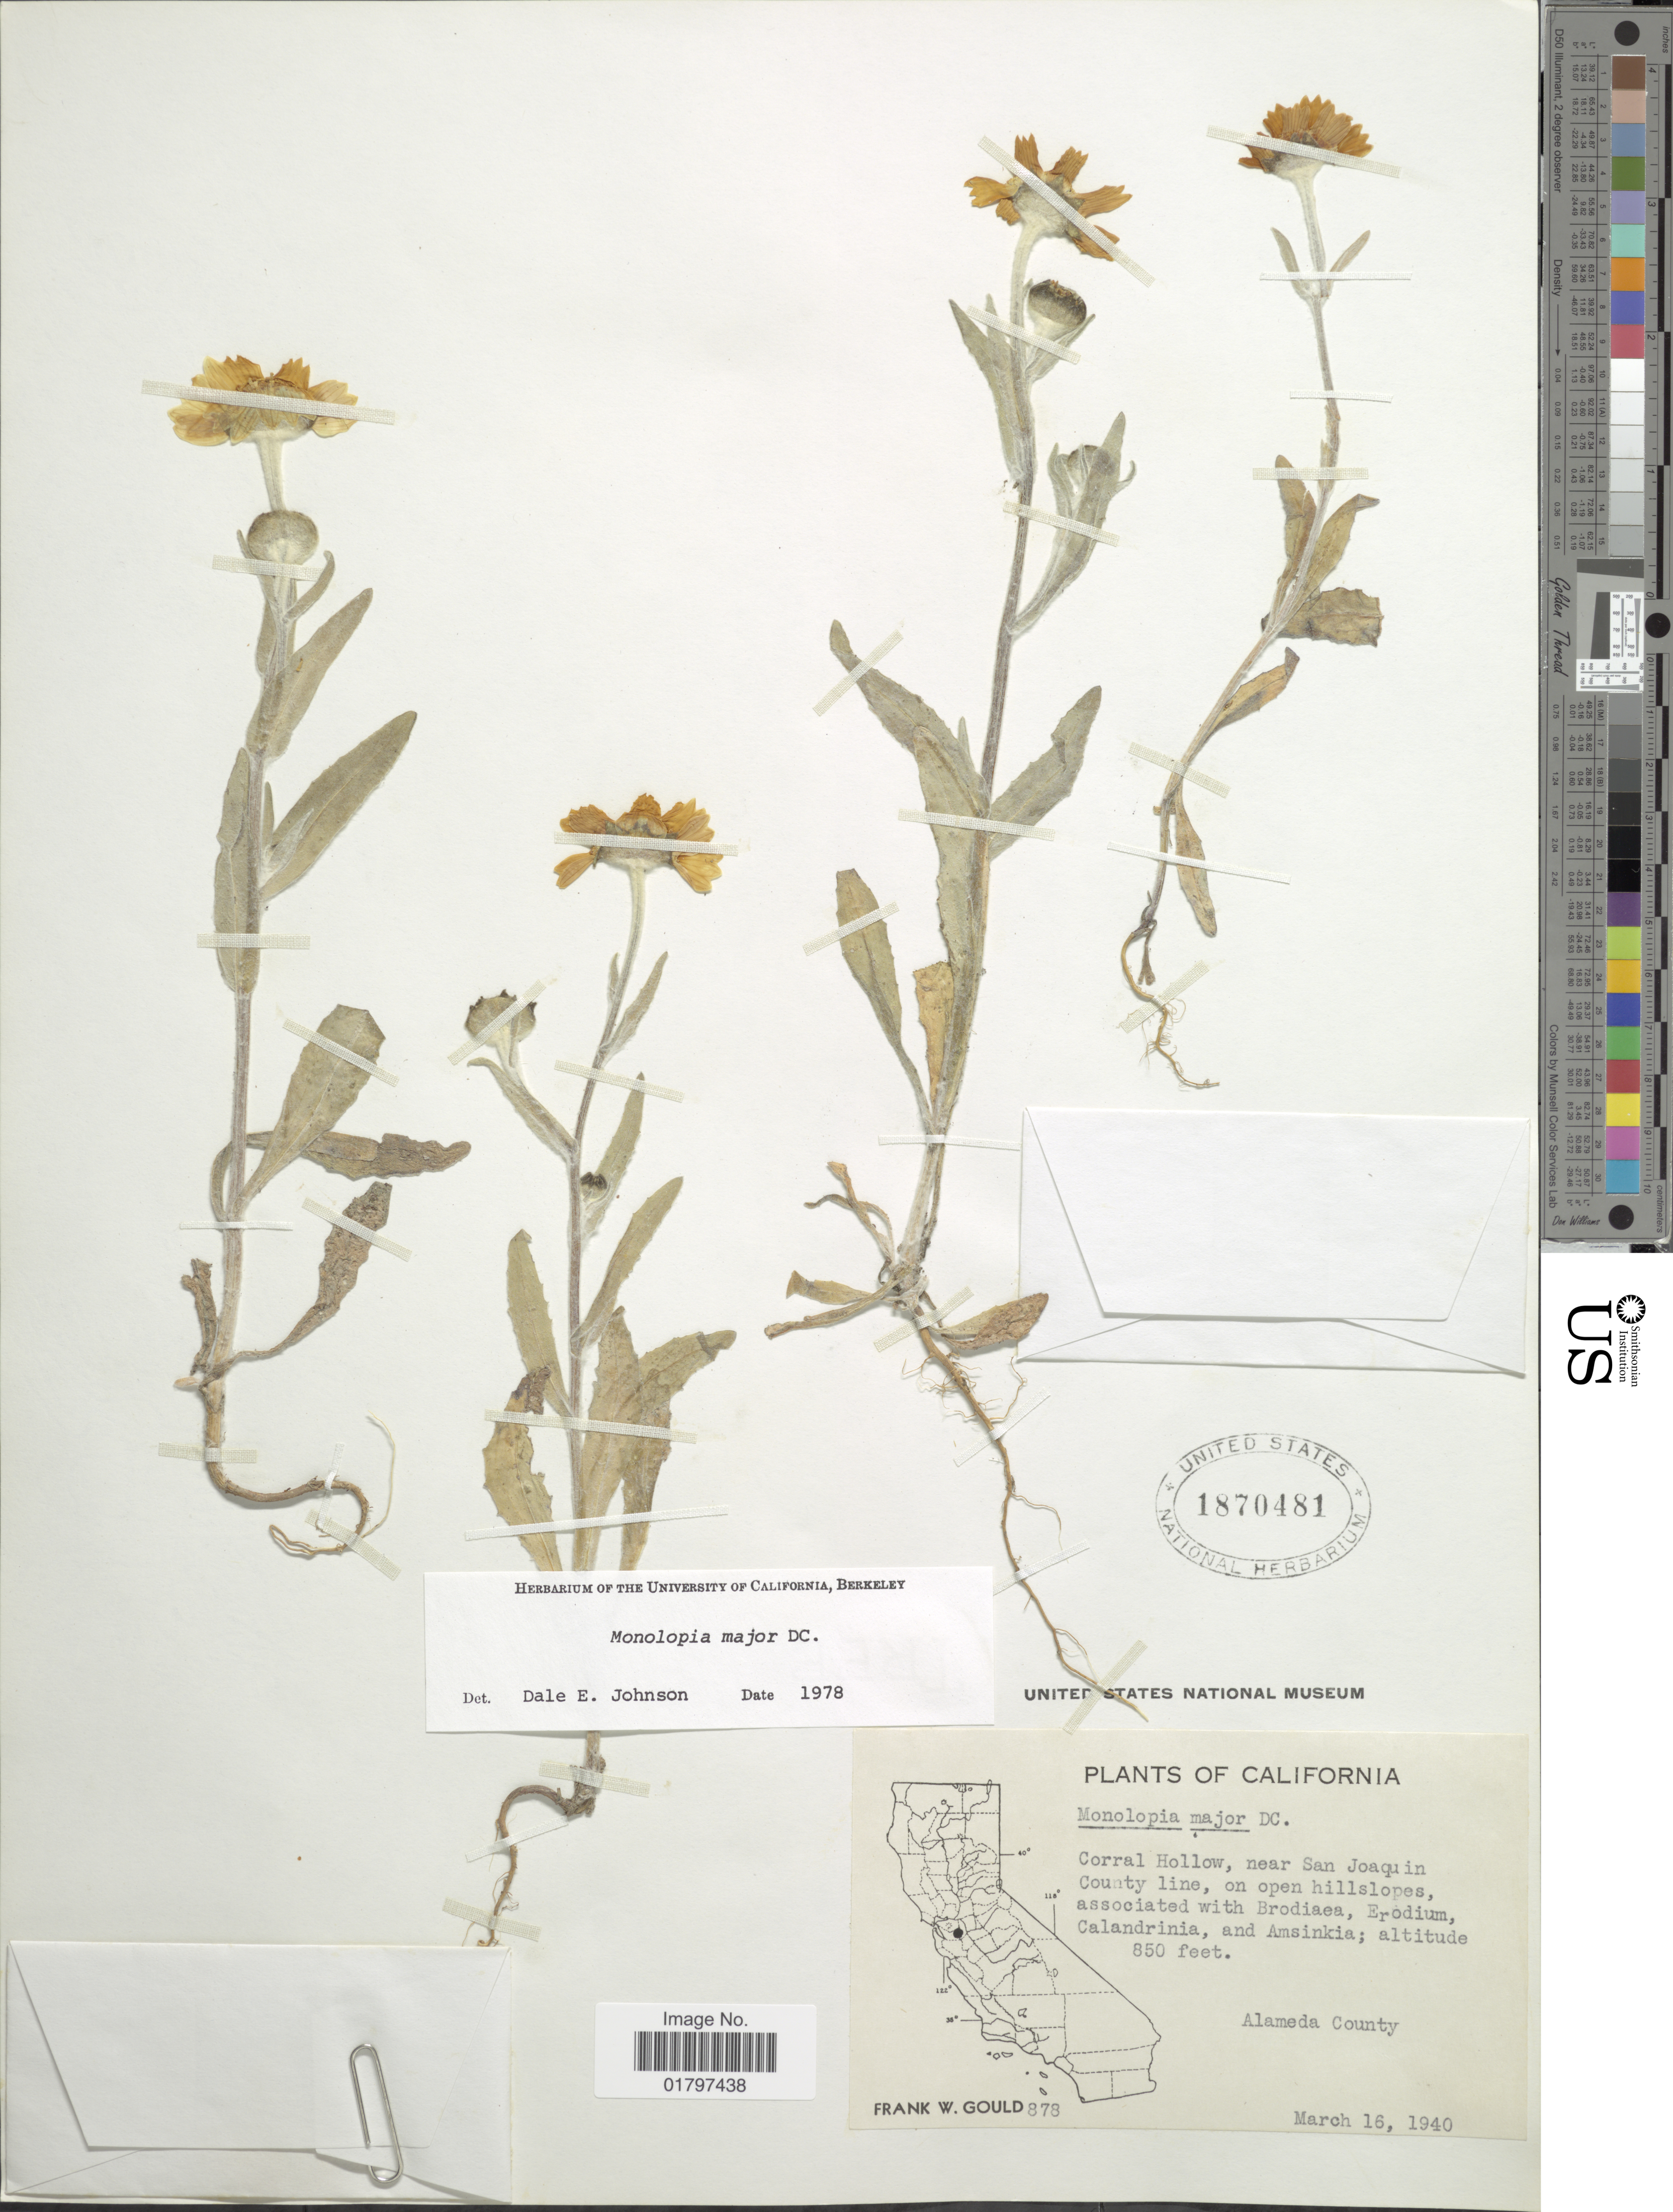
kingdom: Plantae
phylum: Tracheophyta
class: Magnoliopsida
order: Asterales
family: Asteraceae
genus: Monolopia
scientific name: Monolopia major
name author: DC.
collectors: F. W. Gould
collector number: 878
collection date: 1940-03-16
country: United States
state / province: California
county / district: Alameda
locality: Corral Hollow, near San Joaquin County line, on open hillslopes. Alameda County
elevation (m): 259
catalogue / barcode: US 1870481